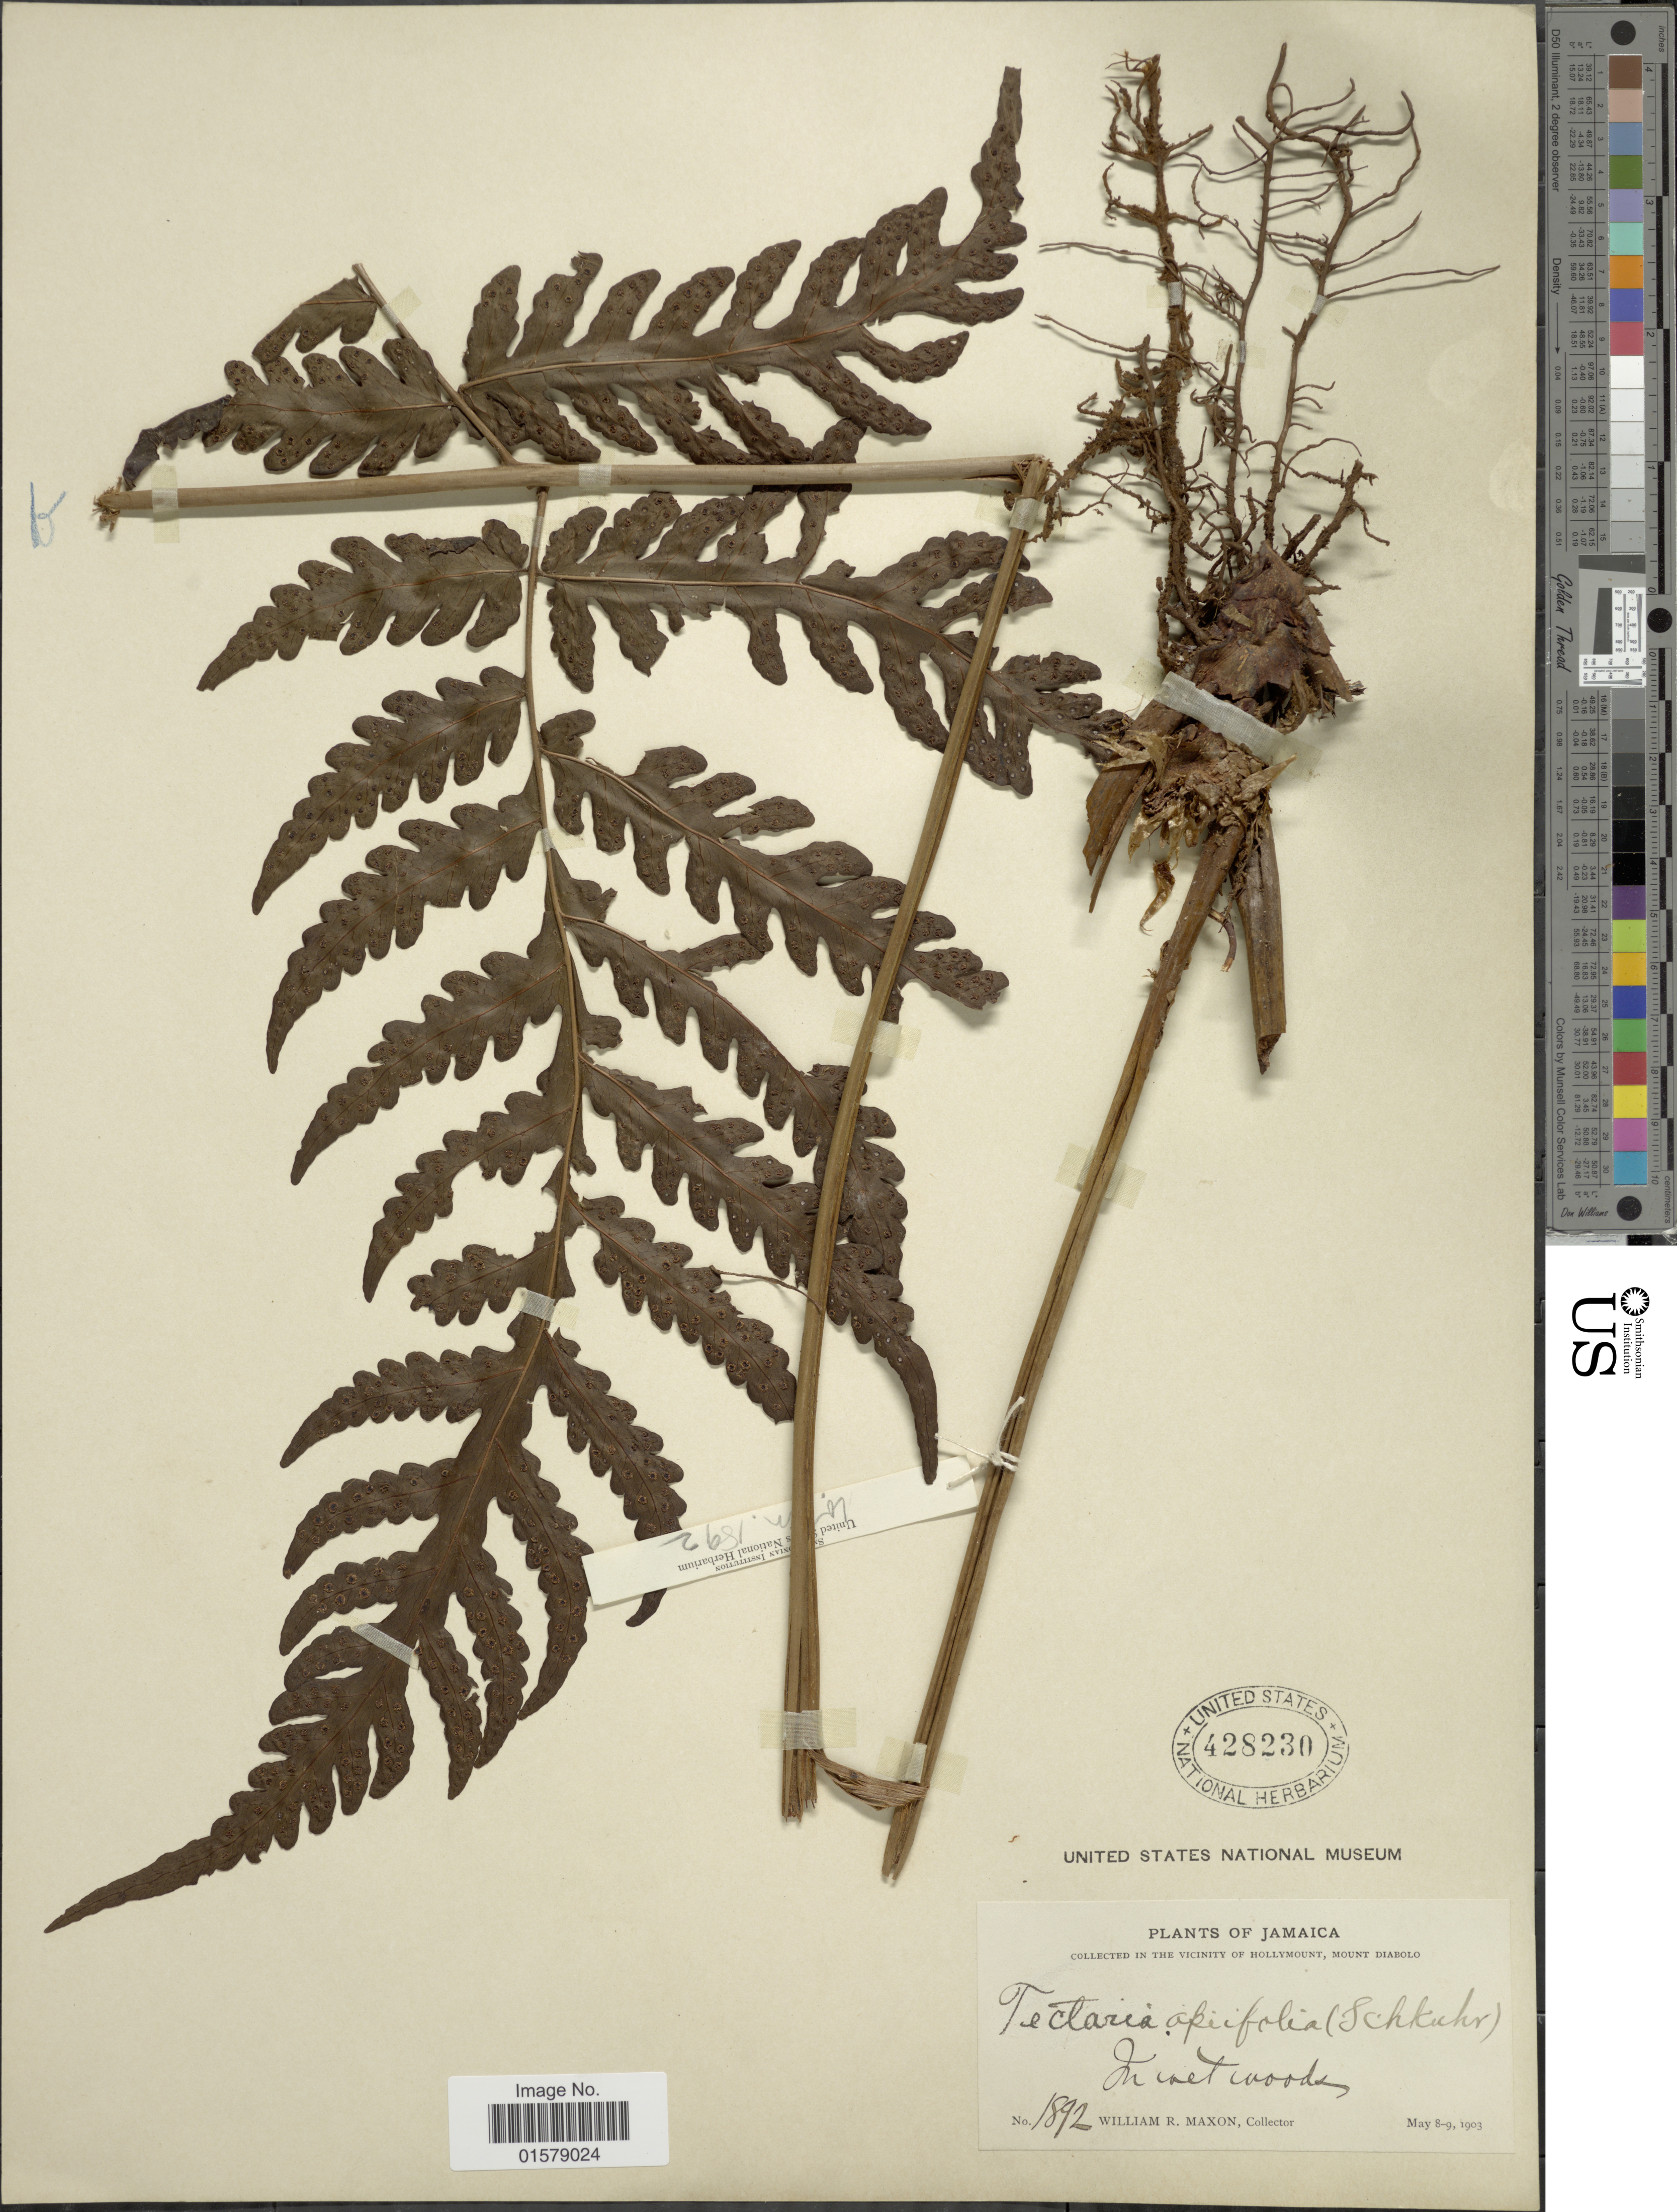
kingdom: Plantae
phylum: Tracheophyta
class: Polypodiopsida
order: Polypodiales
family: Tectariaceae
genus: Tectaria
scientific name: Tectaria apiifolia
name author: (Schkuhr) Copel.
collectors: W. R. Maxon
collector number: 1892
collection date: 1903-05-08/1903-05-09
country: Jamaica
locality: In the Vicinity of Hollymount, Mount Diablo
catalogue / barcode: US 428230